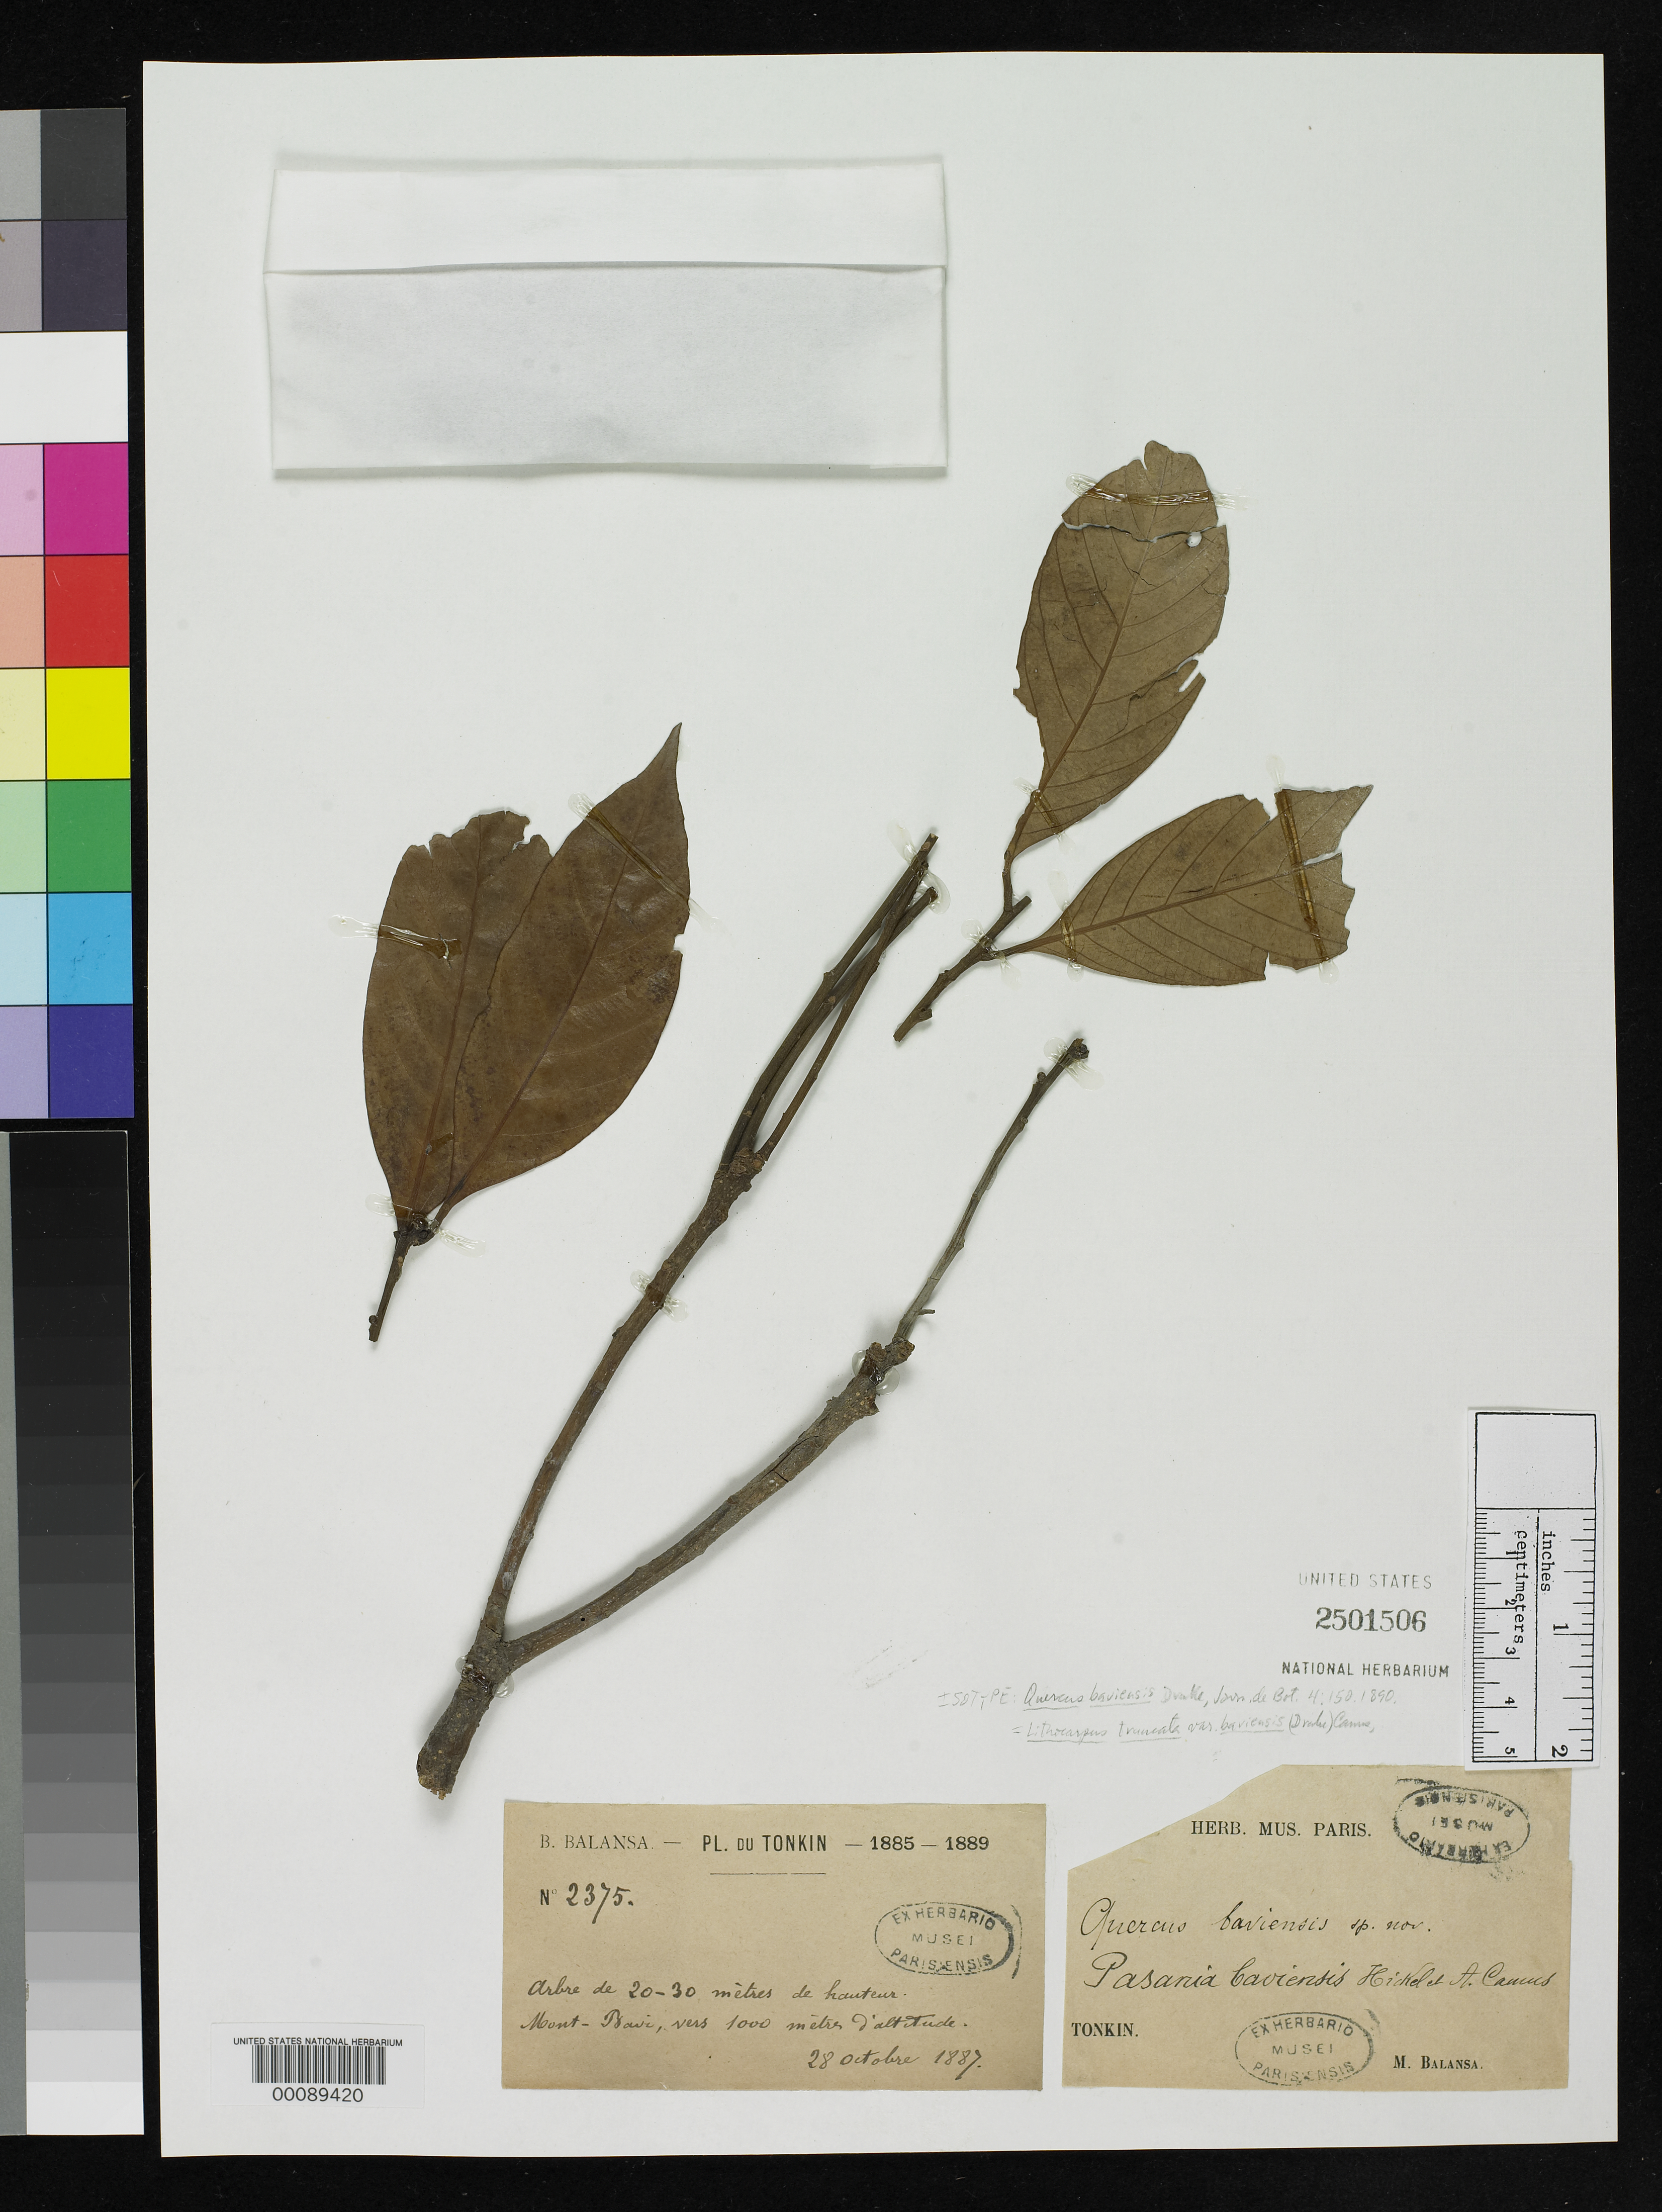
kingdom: Plantae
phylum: Tracheophyta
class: Magnoliopsida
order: Fagales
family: Fagaceae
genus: Quercus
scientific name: Quercus baviensis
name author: Drake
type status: Isotype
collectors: B. Balansa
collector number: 2375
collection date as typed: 23 Oct 1887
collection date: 1887-10-23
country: Vietnam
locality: Tonkin.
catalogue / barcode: US 2501506